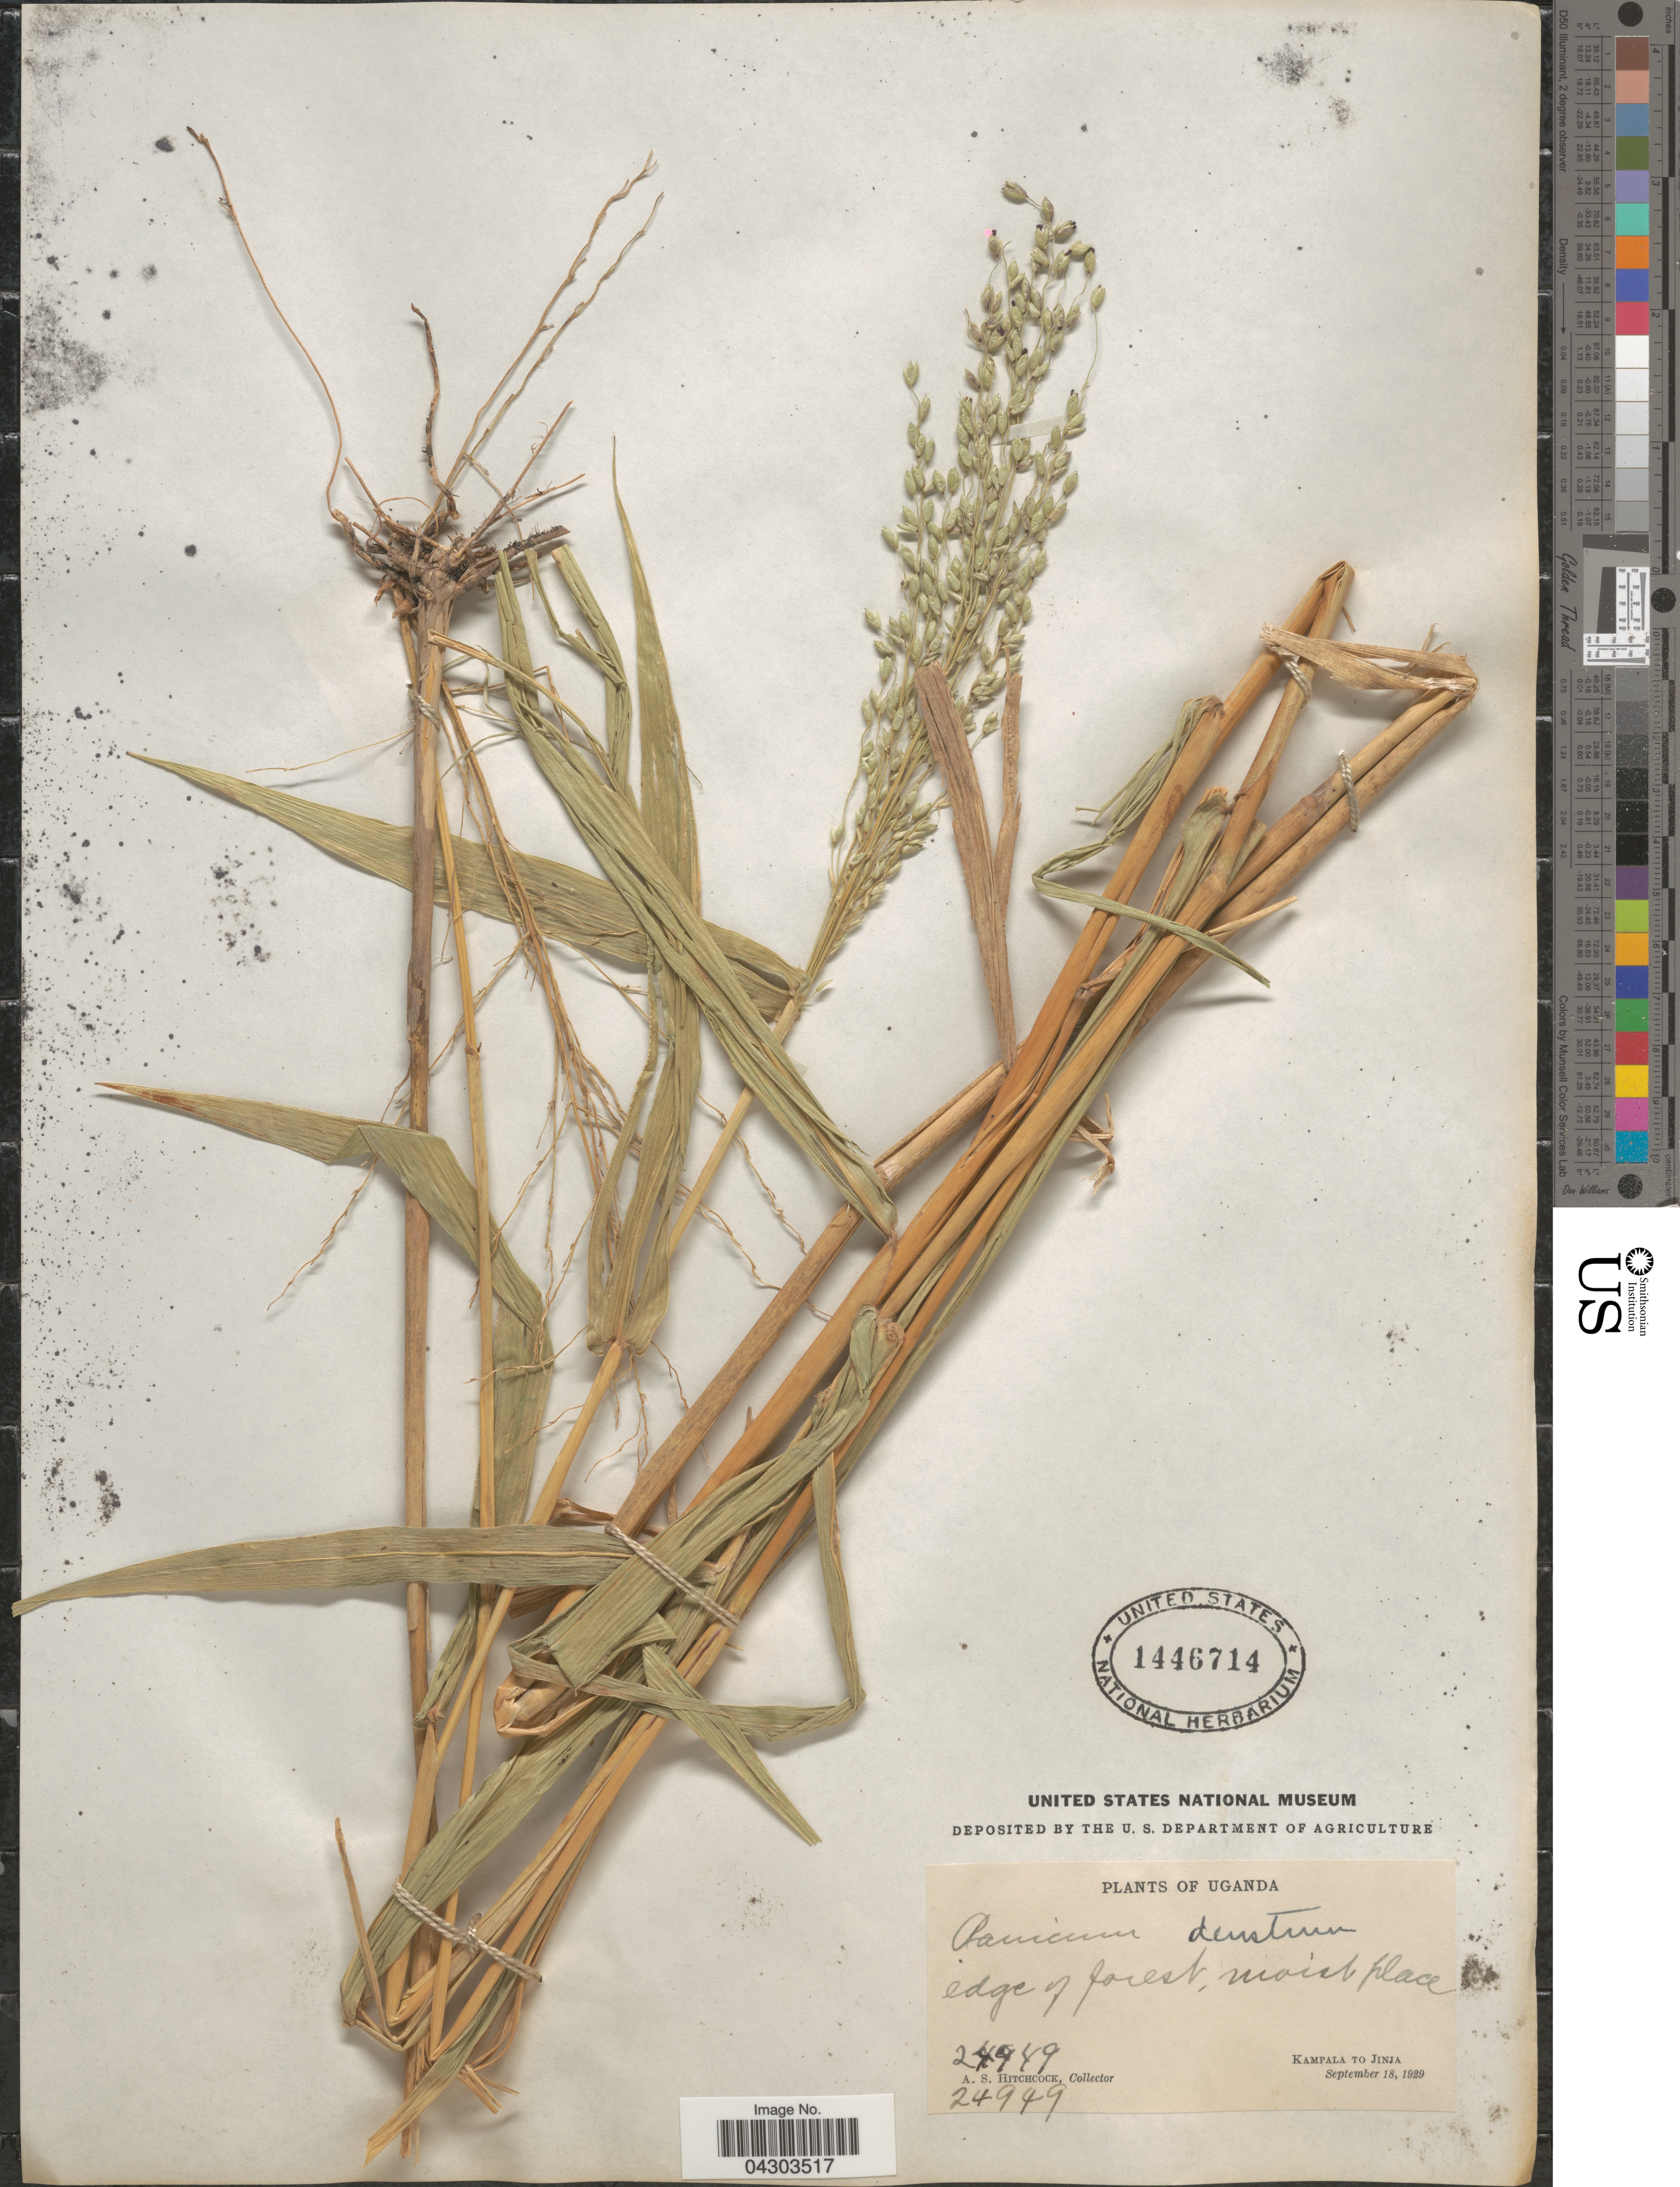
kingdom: Plantae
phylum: Tracheophyta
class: Liliopsida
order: Poales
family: Poaceae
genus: Panicum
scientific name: Panicum deustum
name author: Thunb.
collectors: A. S. Hitchcock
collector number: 24949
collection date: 1929-09-18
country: Uganda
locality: Edge of forest, moist place. Kampala to Jinja.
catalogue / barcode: US 1446714